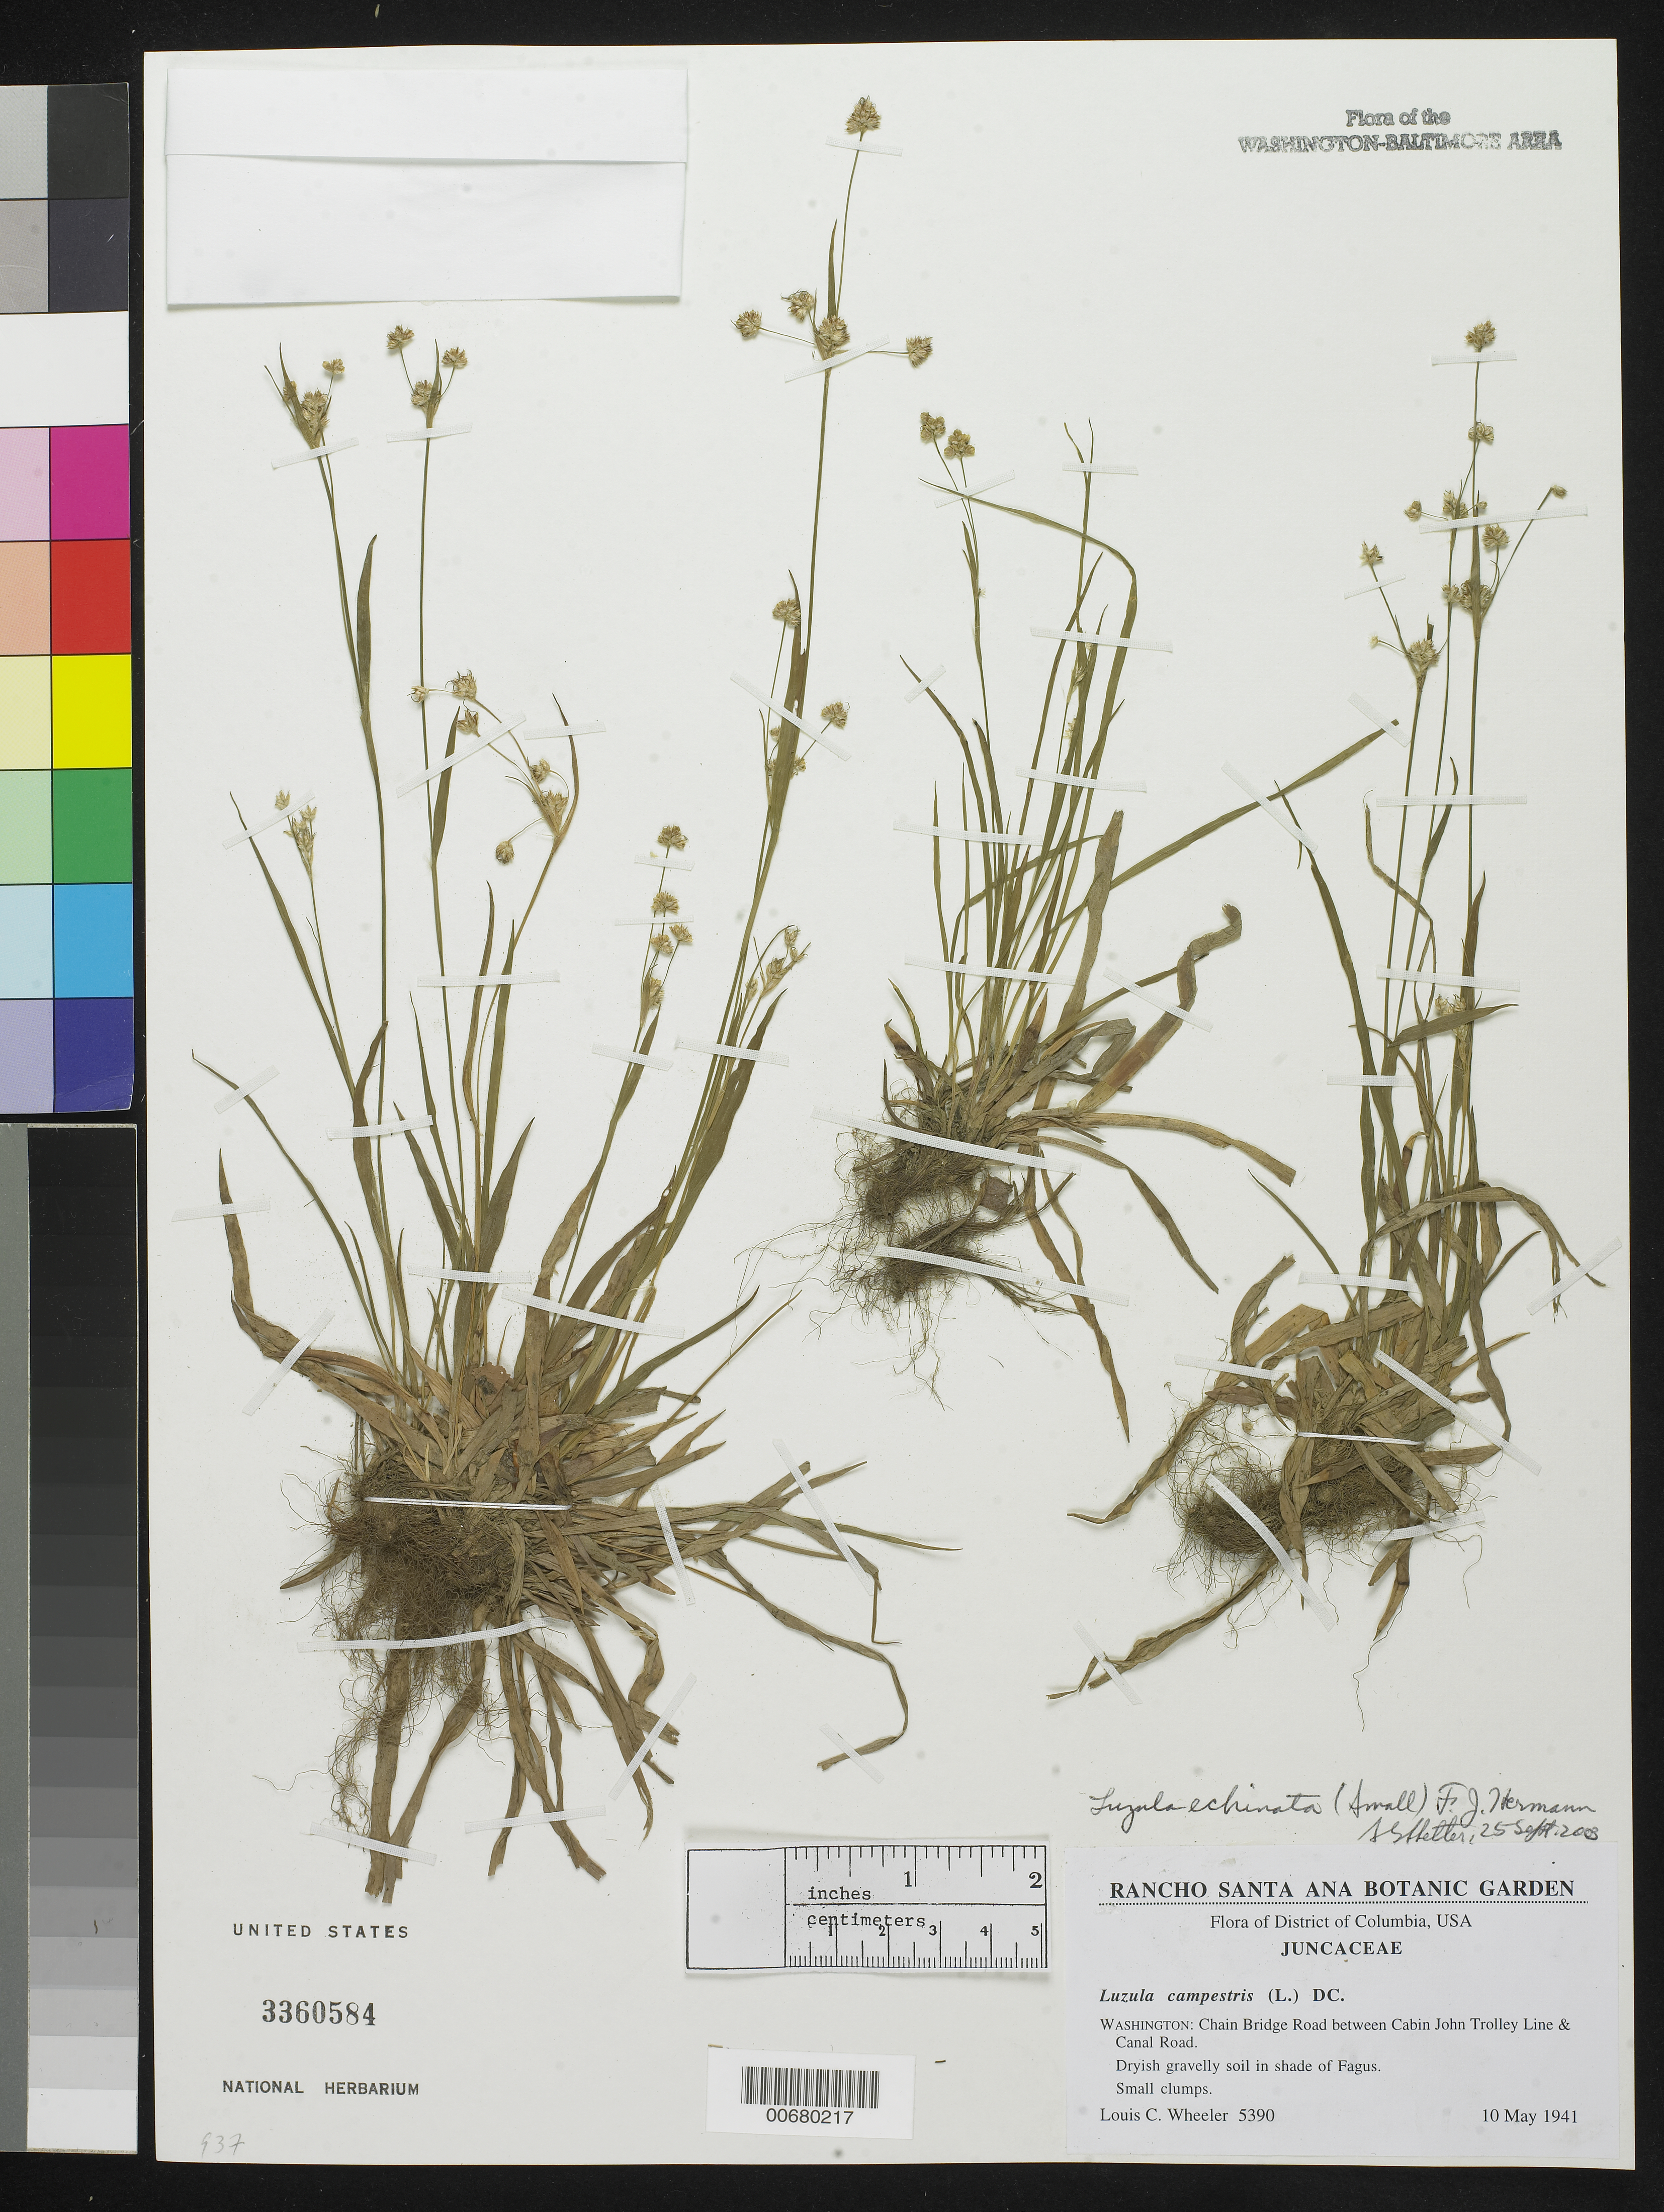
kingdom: Plantae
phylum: Tracheophyta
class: Liliopsida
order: Poales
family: Juncaceae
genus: Luzula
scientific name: Luzula echinata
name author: (Small) F.J. Herm.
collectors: L. C. Wheeler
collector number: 5390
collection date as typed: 10 May 1941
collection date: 1941-05-10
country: United States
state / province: District of Columbia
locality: Washington, Chain Bridge Road between Cabin John Trolley Line and Canal Road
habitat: Dryish gravelly soil in shade of Fagus. Small clumps.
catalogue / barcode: US 3360584